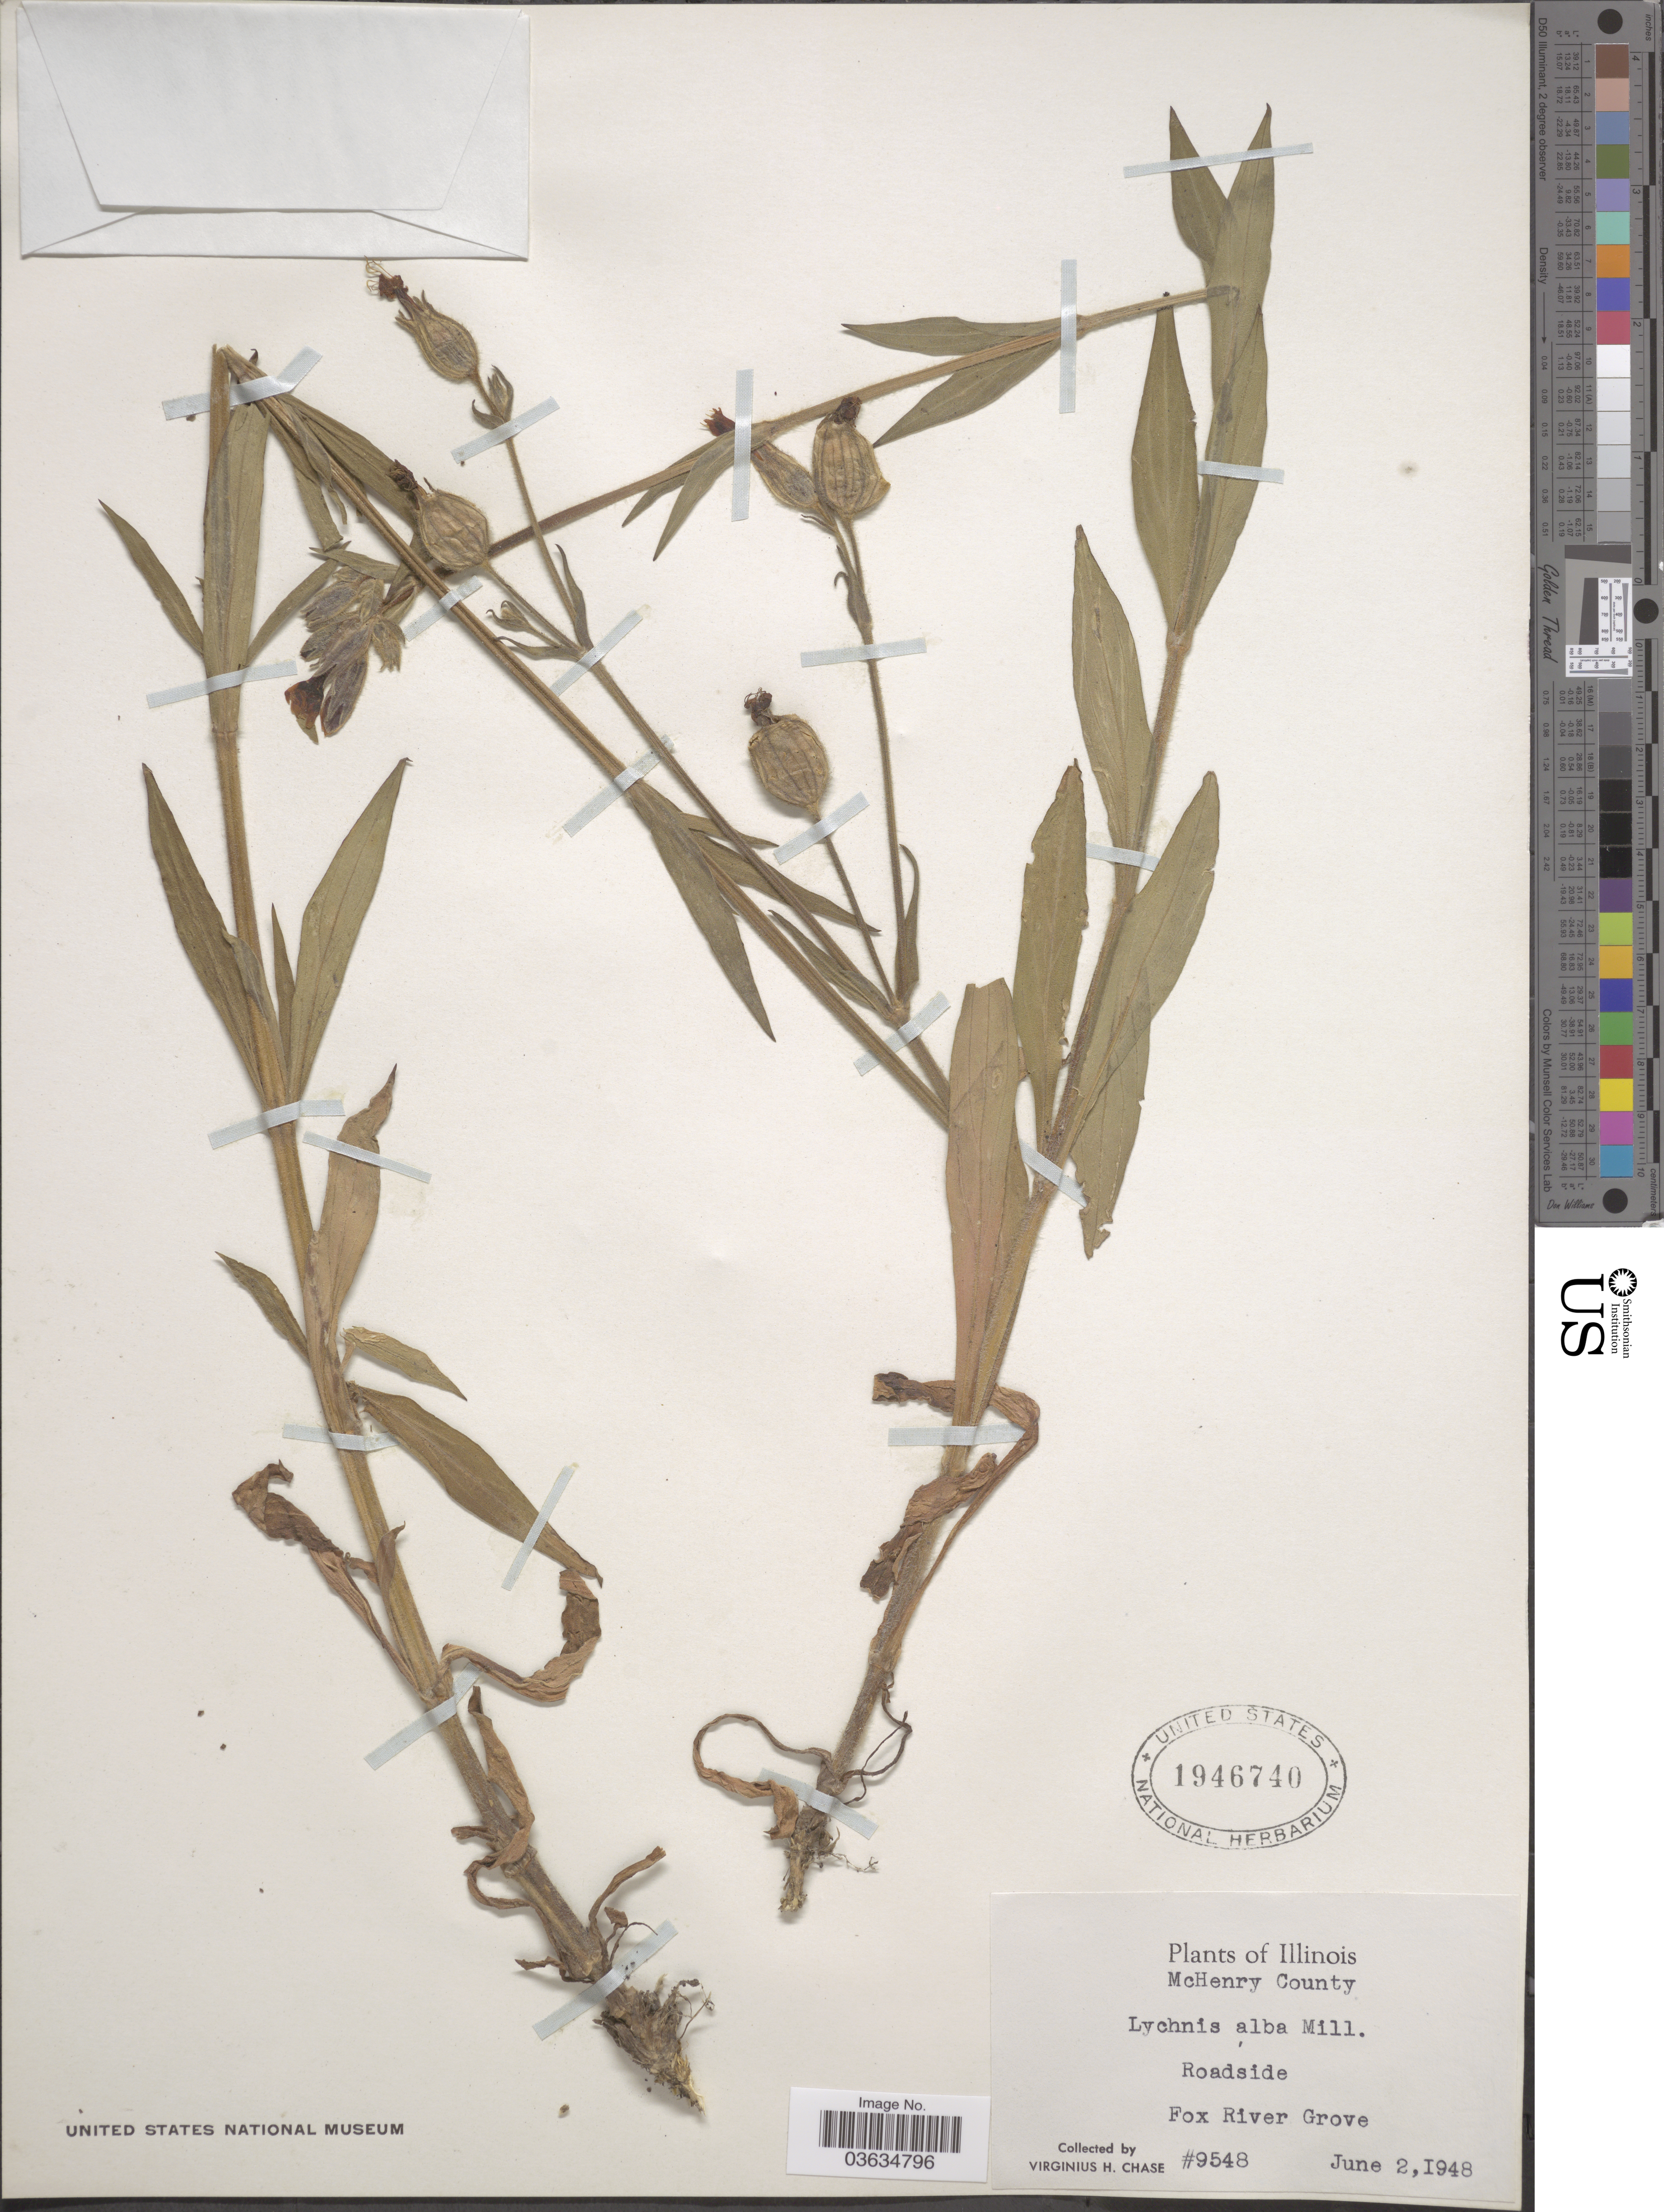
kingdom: Plantae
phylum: Tracheophyta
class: Magnoliopsida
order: Caryophyllales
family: Caryophyllaceae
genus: Silene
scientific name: Silene latifolia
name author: Poir.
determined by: Strong, Mark T., (BOT), Smithsonian Institution - National Museum of Natural History (UNITED STATES)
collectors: V. H. Chase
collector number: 9548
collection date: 1948-06-02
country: United States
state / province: Illinois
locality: McHenry County. Fox River Grove.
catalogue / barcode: US 1946740